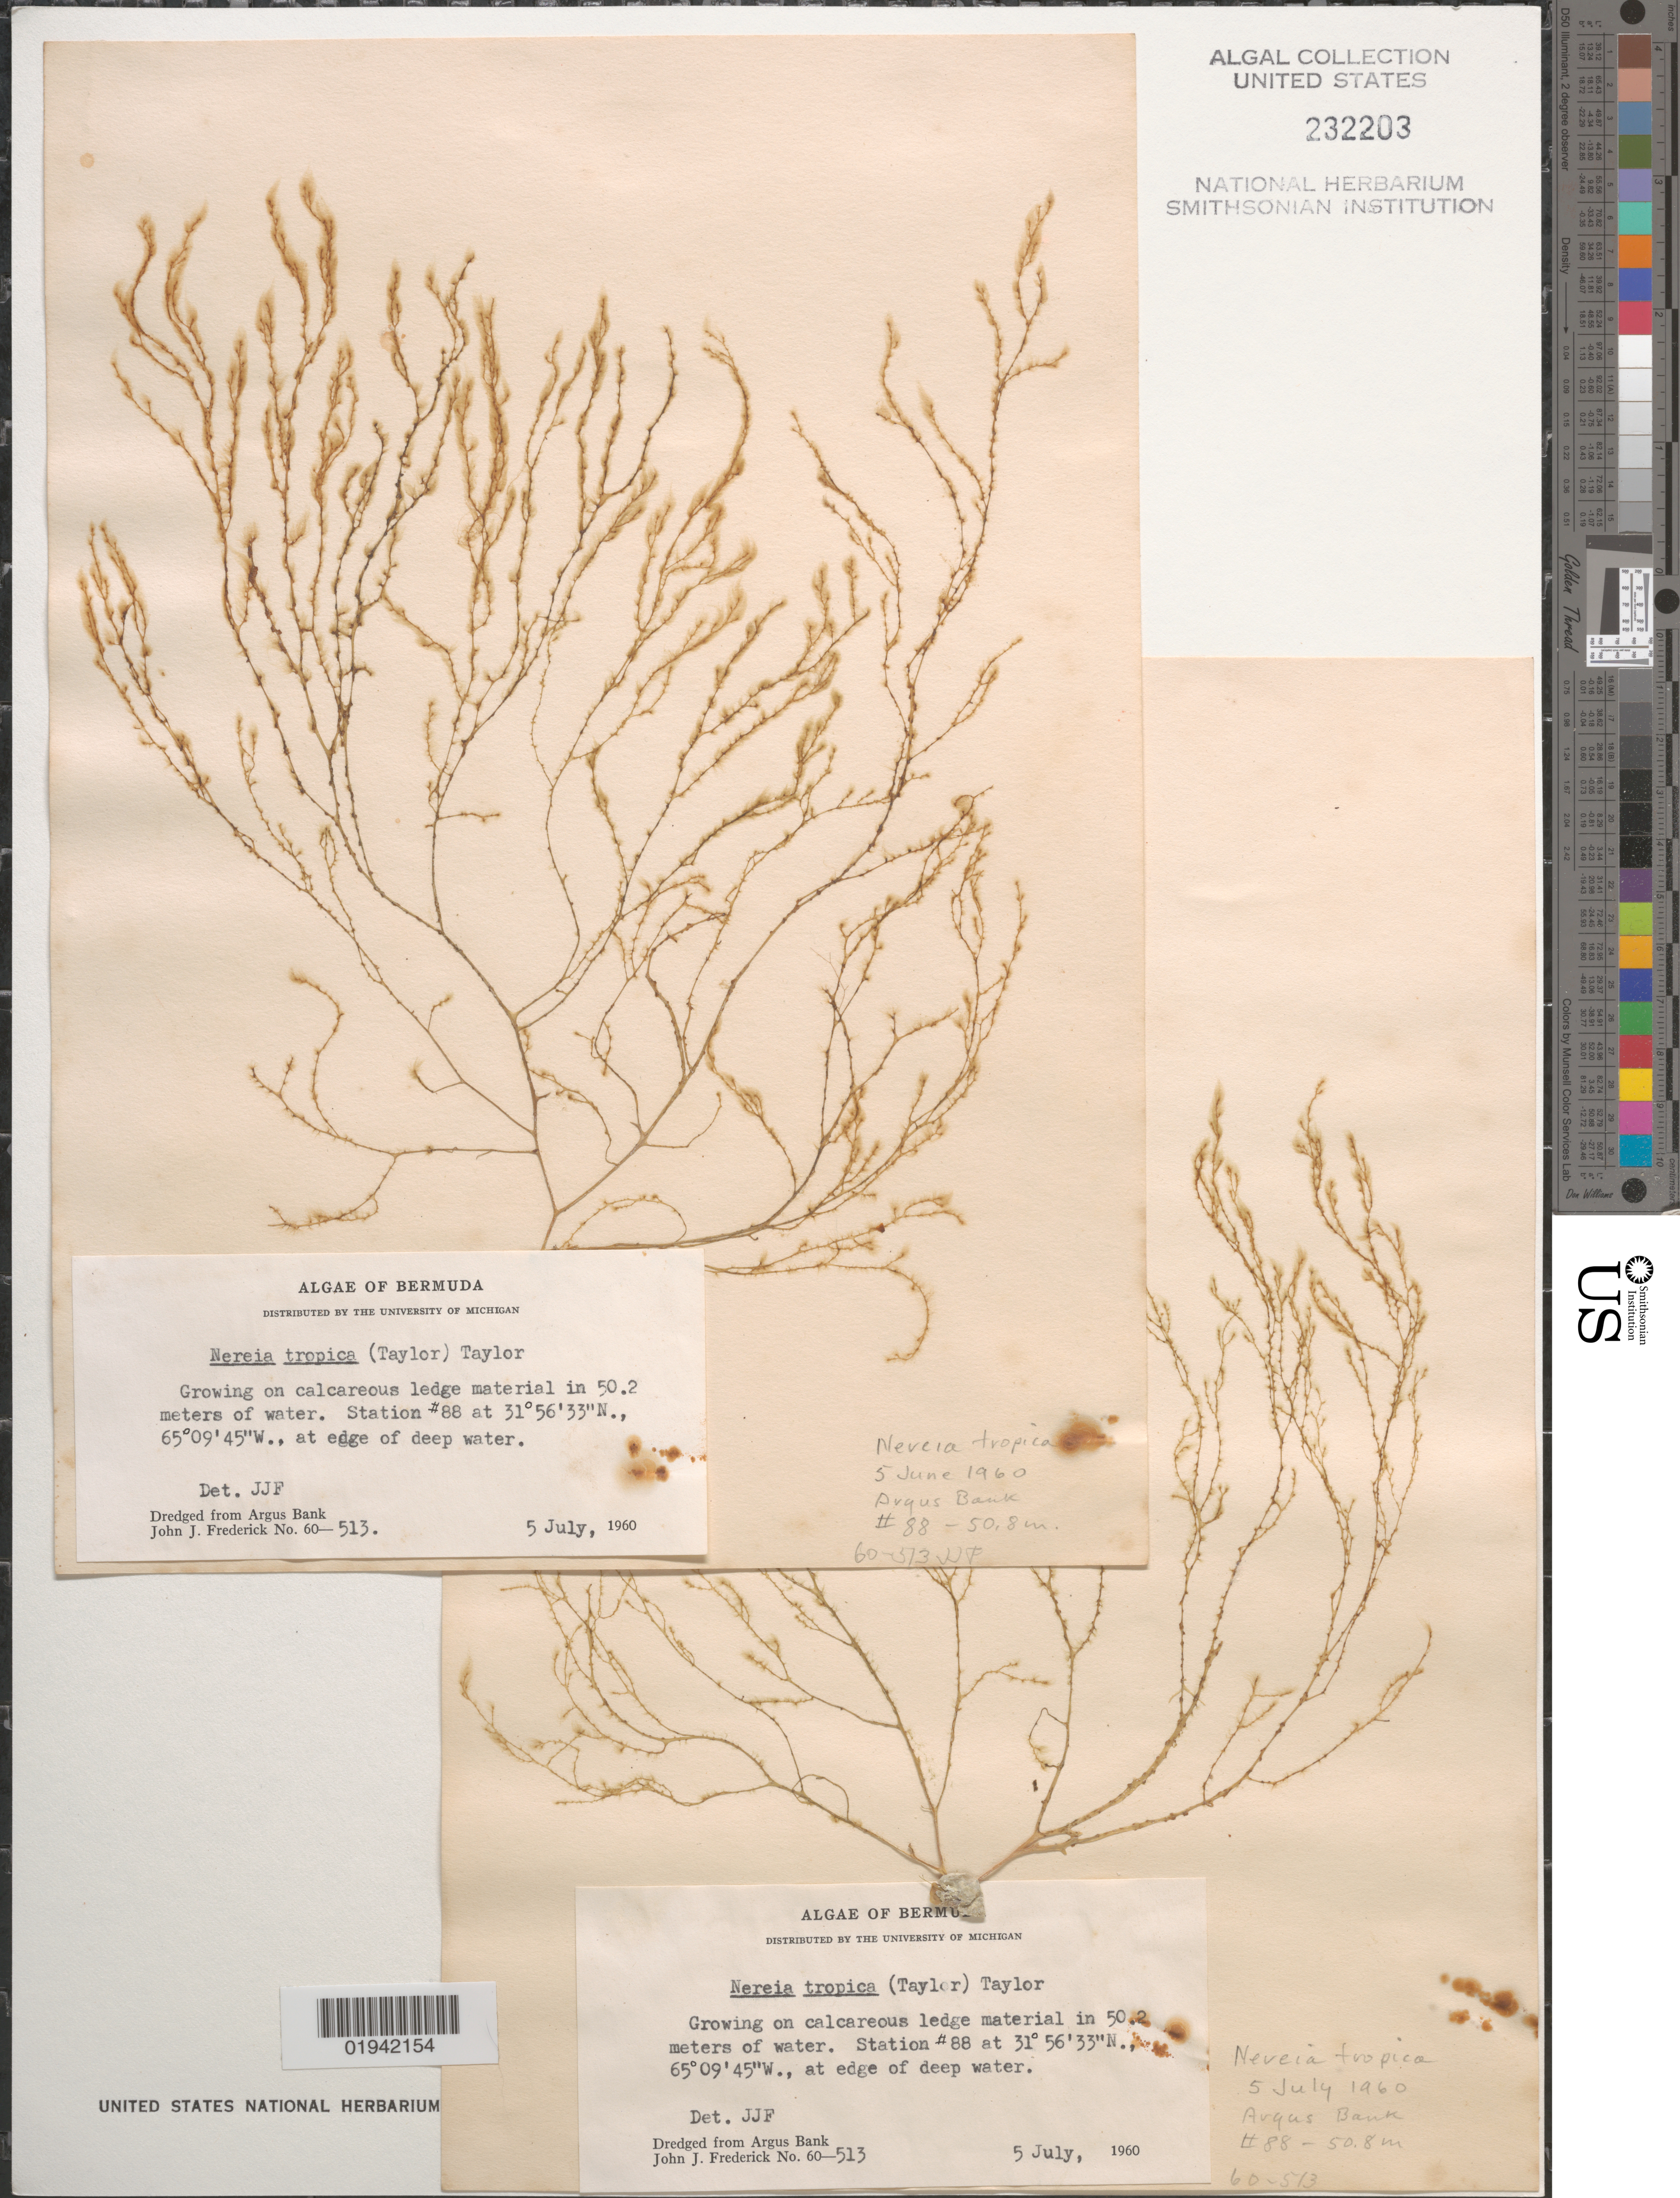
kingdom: Chromista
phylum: Ochrophyta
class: Phaeophyceae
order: Sporochnales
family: Sporochnaceae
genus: Nereia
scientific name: Nereia tropica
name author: (W.R. Taylor) W.R. Taylor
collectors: J. Frederick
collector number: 60-513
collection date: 1960-07-05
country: Bermuda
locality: Station #88, at edge of deep water. Dredged from Argus Bank.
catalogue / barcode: US 232203